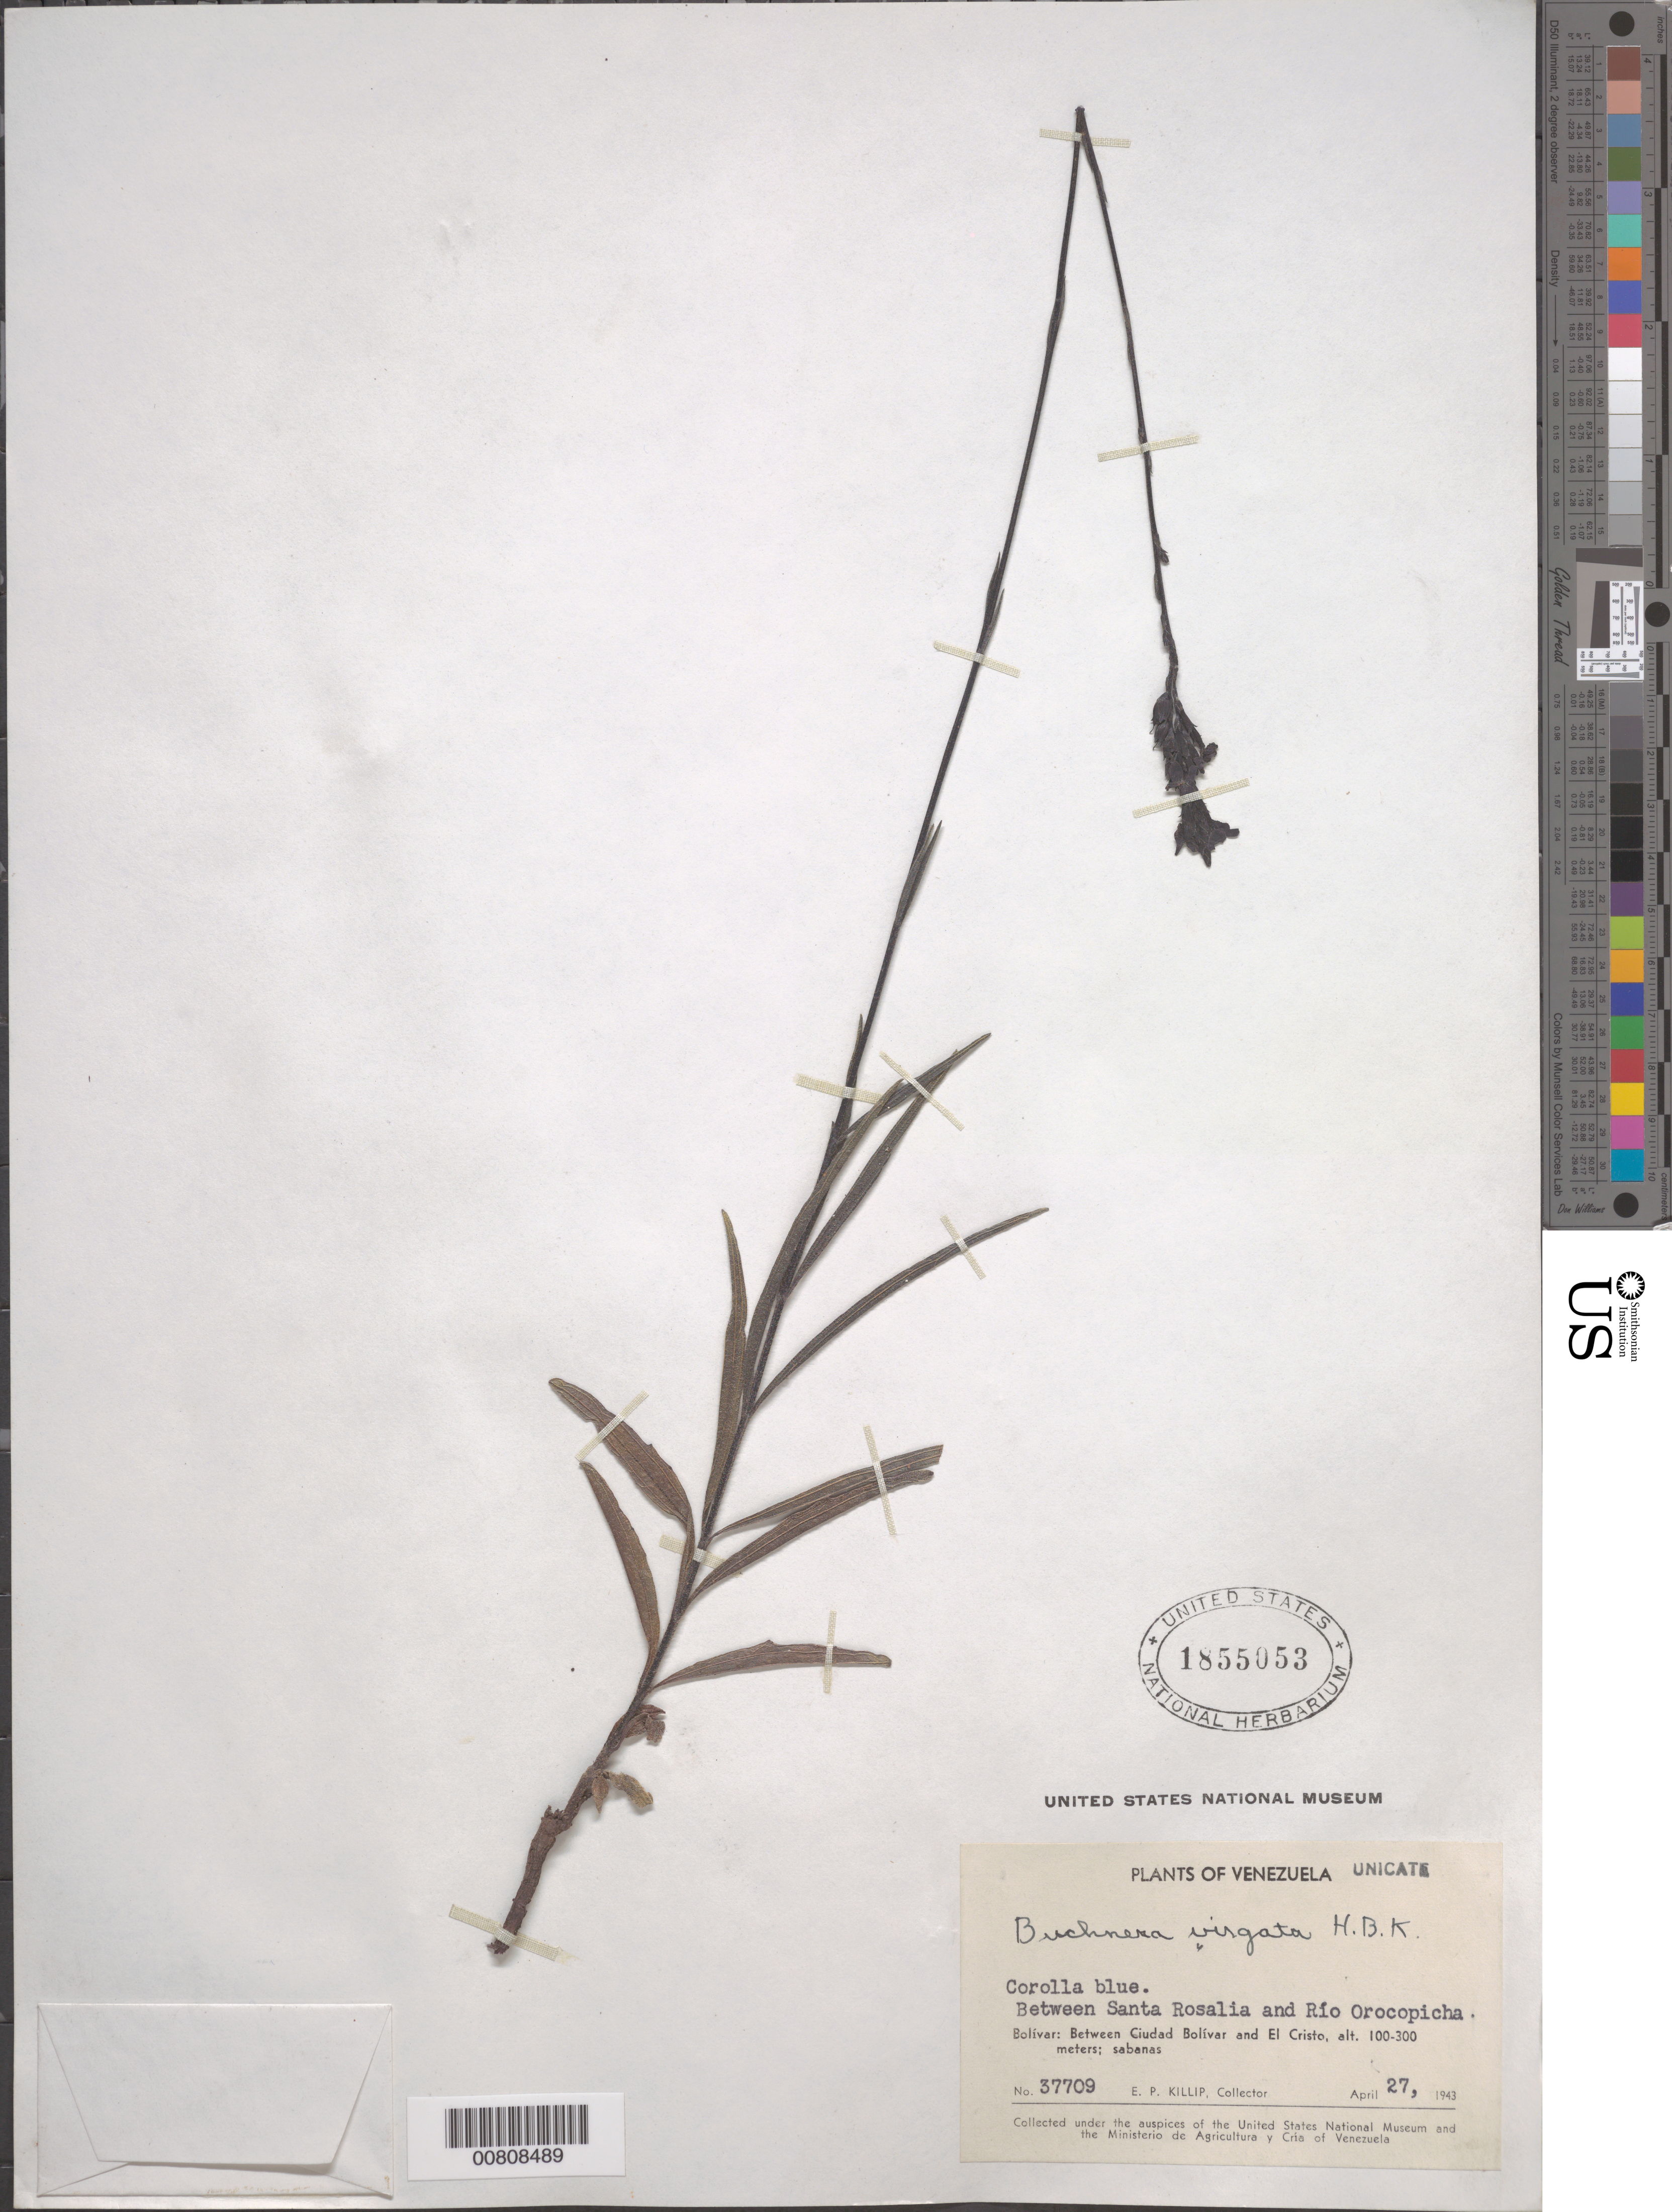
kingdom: Plantae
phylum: Tracheophyta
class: Magnoliopsida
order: Lamiales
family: Orobanchaceae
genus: Buchnera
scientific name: Buchnera virgata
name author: Kunth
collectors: E. P. Killip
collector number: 37709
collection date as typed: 27-Apr-43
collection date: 1943-04-27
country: Venezuela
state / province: Bolívar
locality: Ciudad Bolívar to El Cristo, between Santa Rosalia and Río Orocopicha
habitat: Sabanas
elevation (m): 100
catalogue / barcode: US 1855053